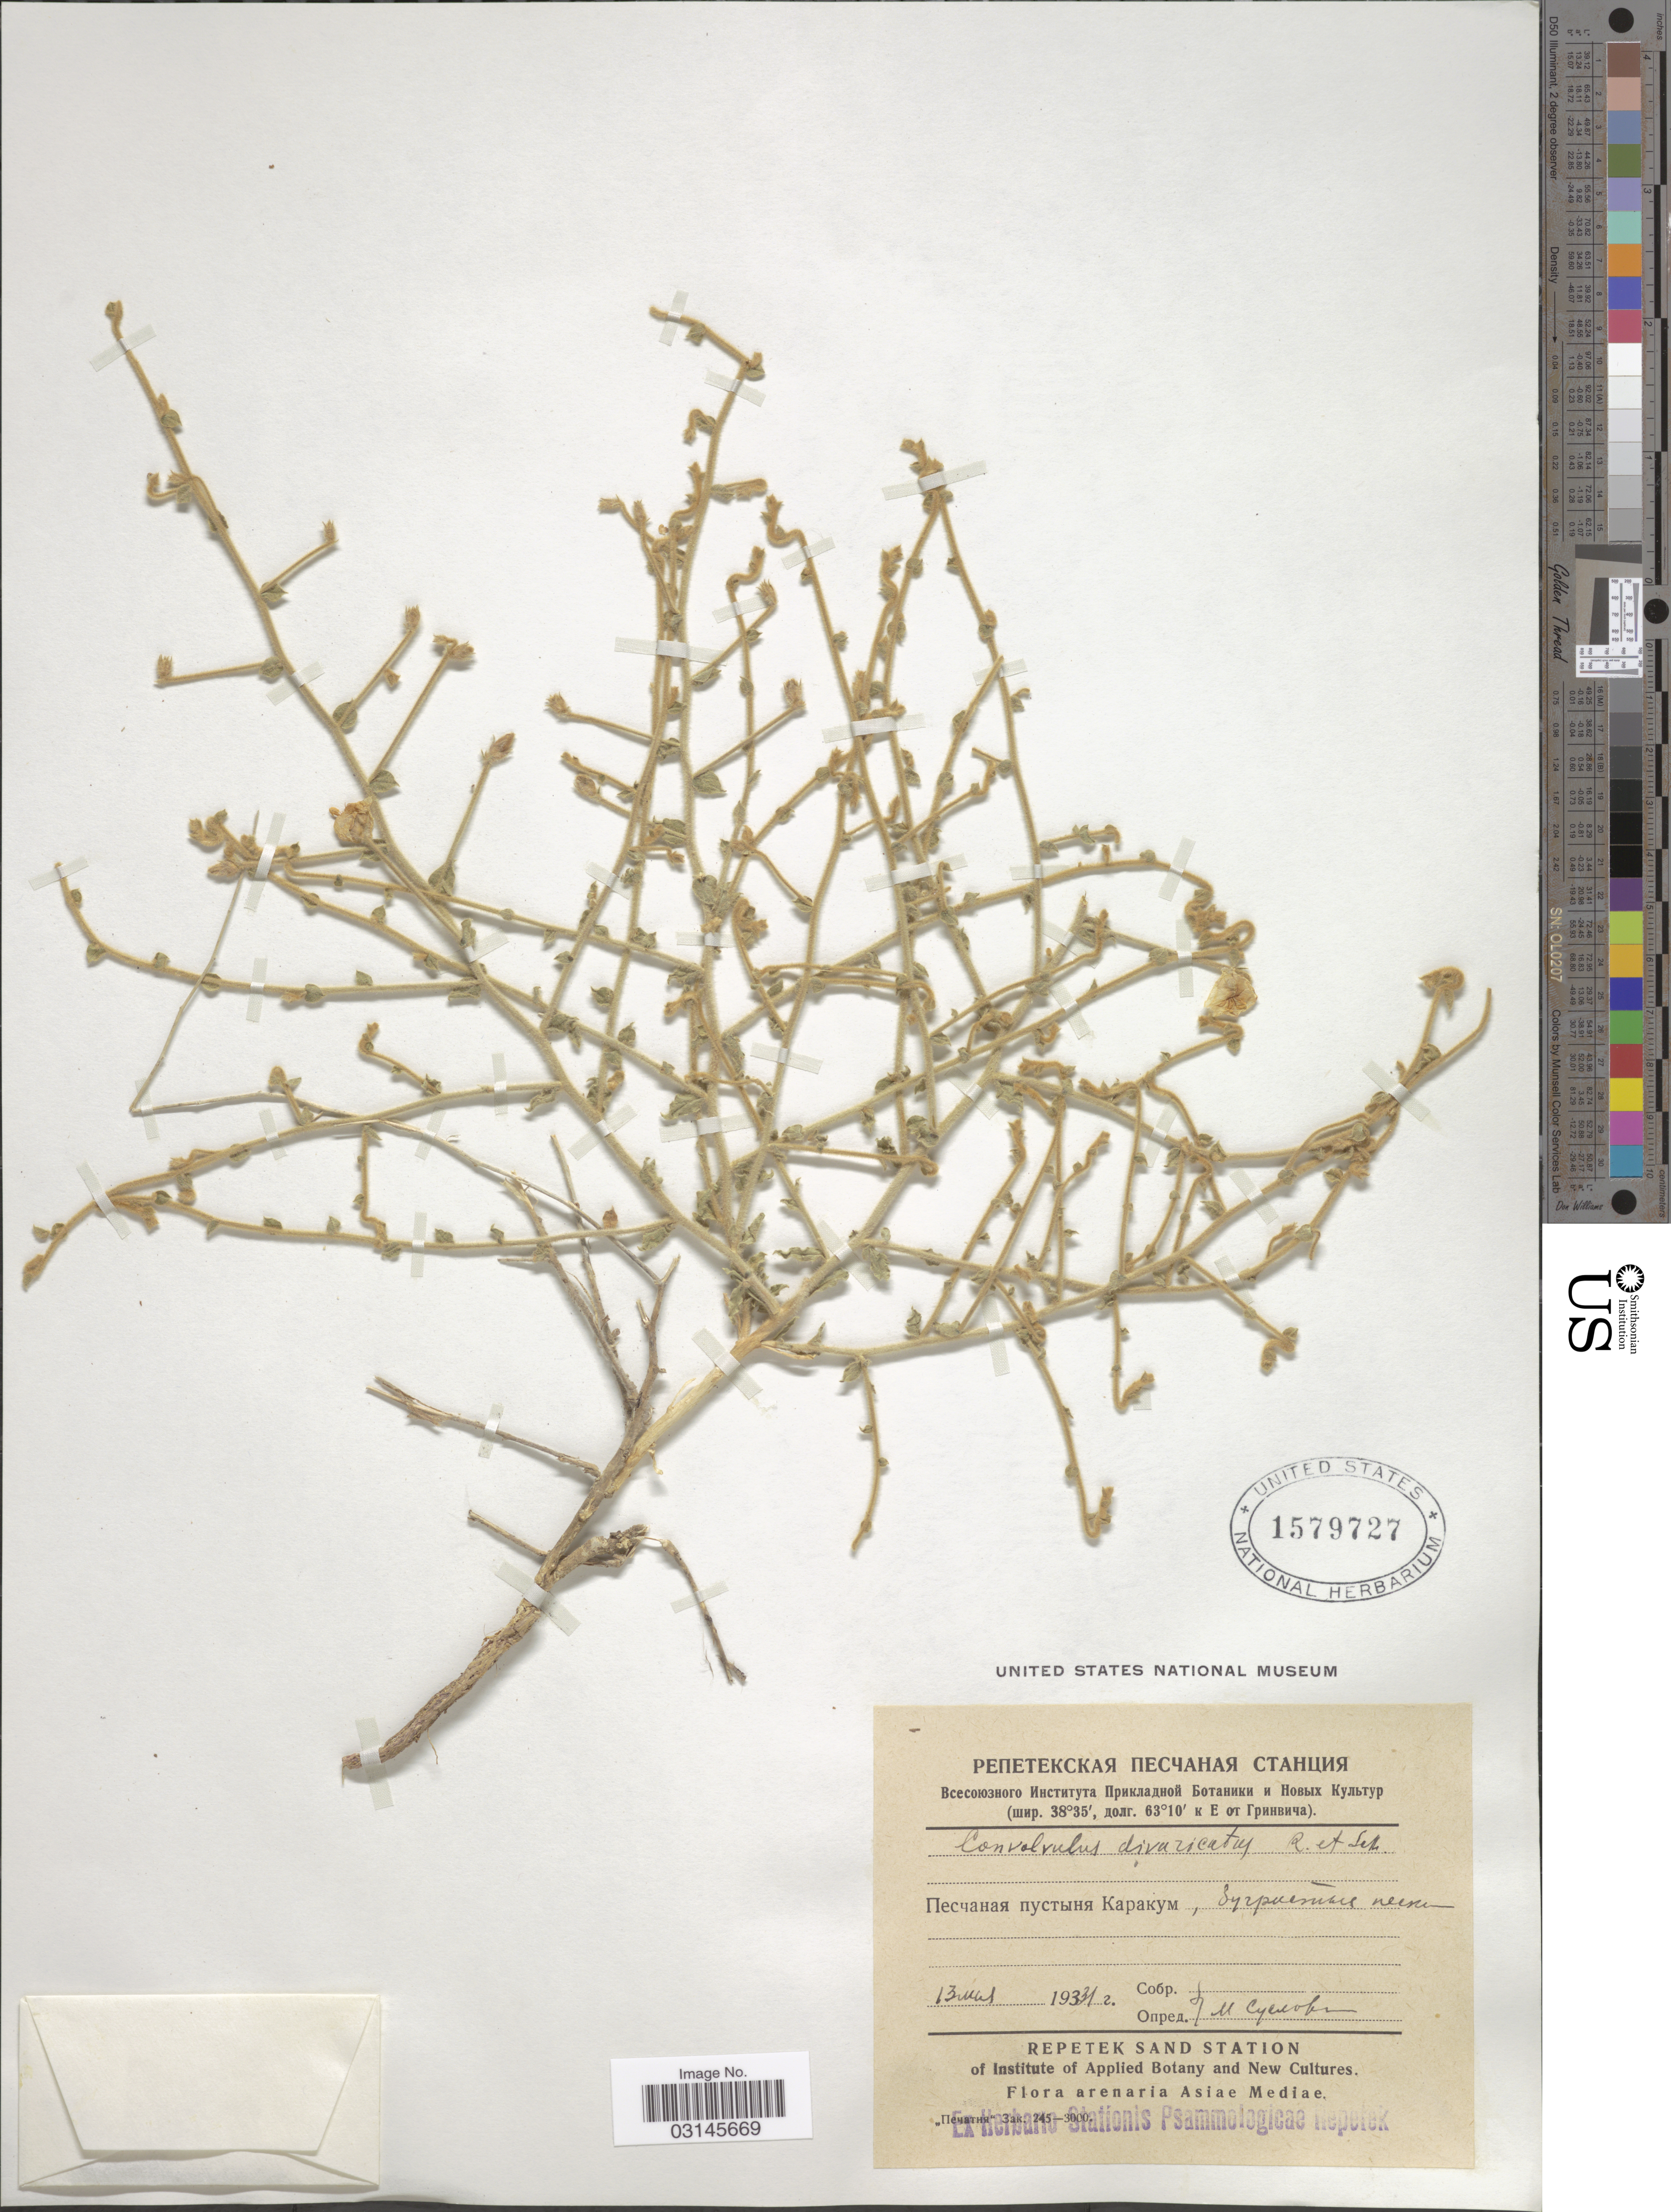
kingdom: Plantae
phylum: Tracheophyta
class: Magnoliopsida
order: Solanales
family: Convolvulaceae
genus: Convolvulus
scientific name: Convolvulus divaricatus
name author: (Schmalh.) Regel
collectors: M. Suslova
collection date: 1931-03-13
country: Uzbekistan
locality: Karakum Desert. Asiae Mediae.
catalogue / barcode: US 1579727